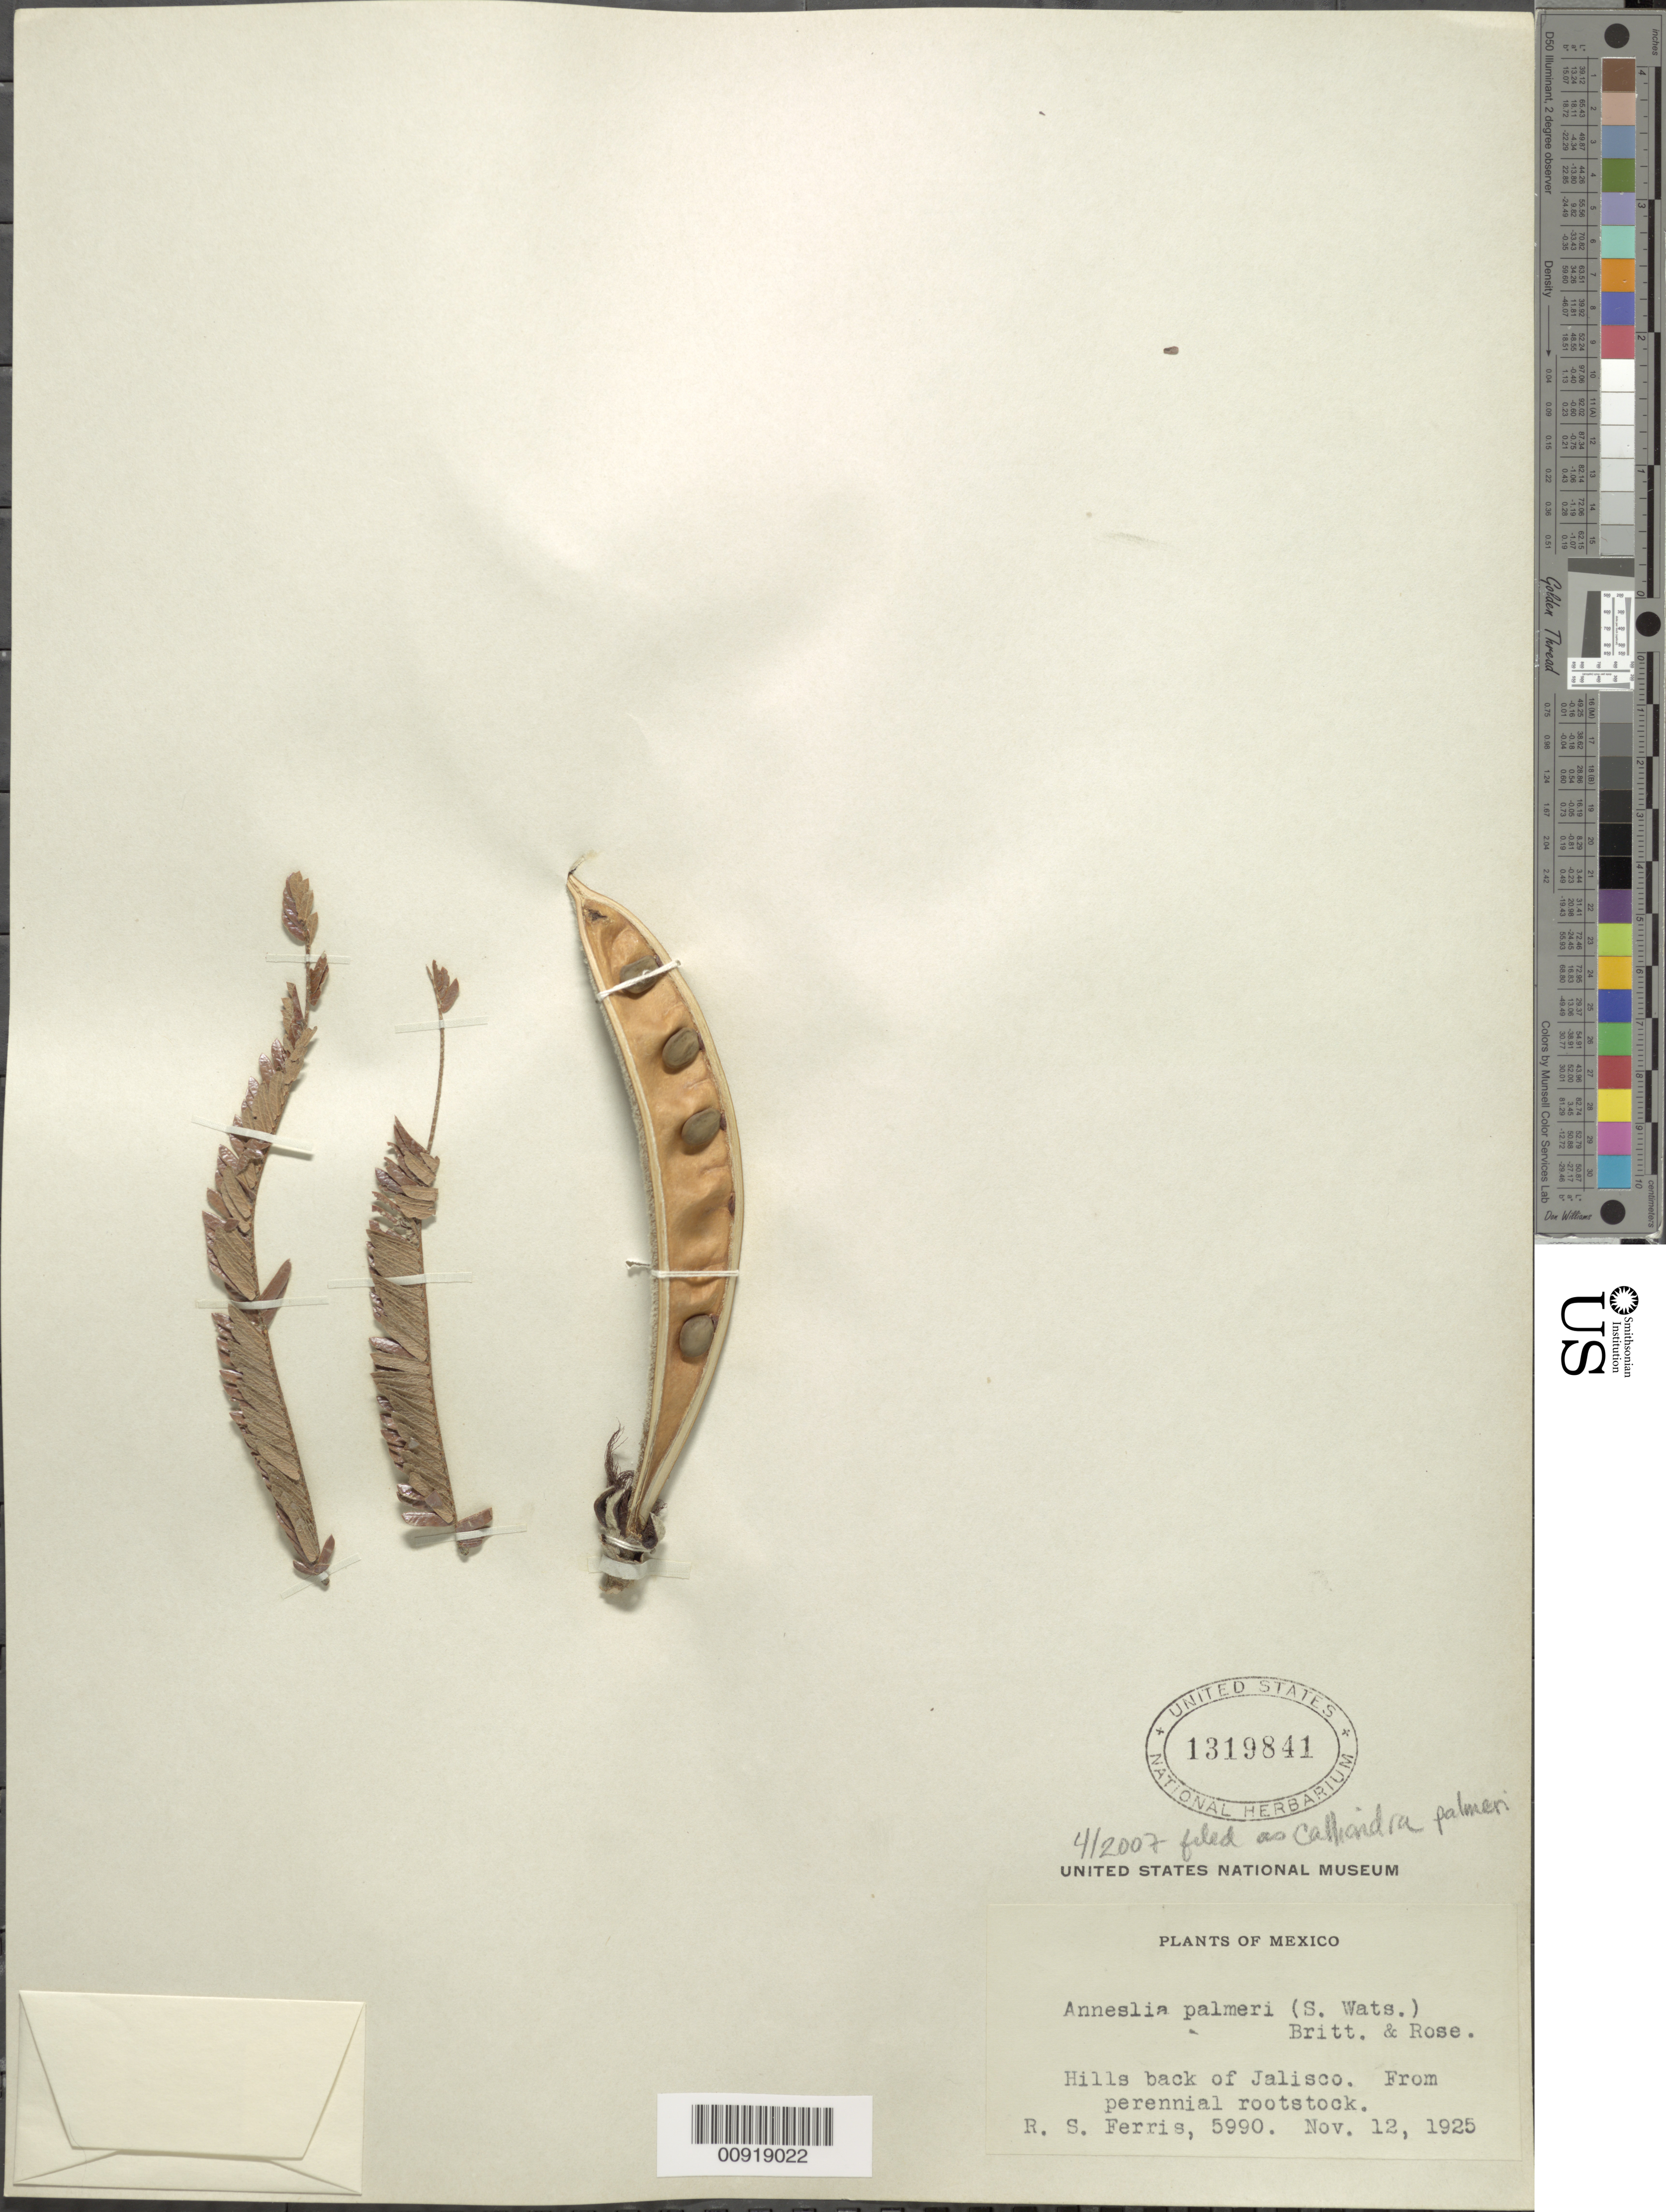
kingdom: Plantae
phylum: Tracheophyta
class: Magnoliopsida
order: Fabales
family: Fabaceae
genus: Calliandra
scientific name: Calliandra palmeri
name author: S. Watson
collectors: R. S. Ferris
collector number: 5990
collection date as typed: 12 Nov 1925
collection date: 1925-11-12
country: Mexico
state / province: Jalisco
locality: Hills back of Jalisco.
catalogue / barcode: US 1319841